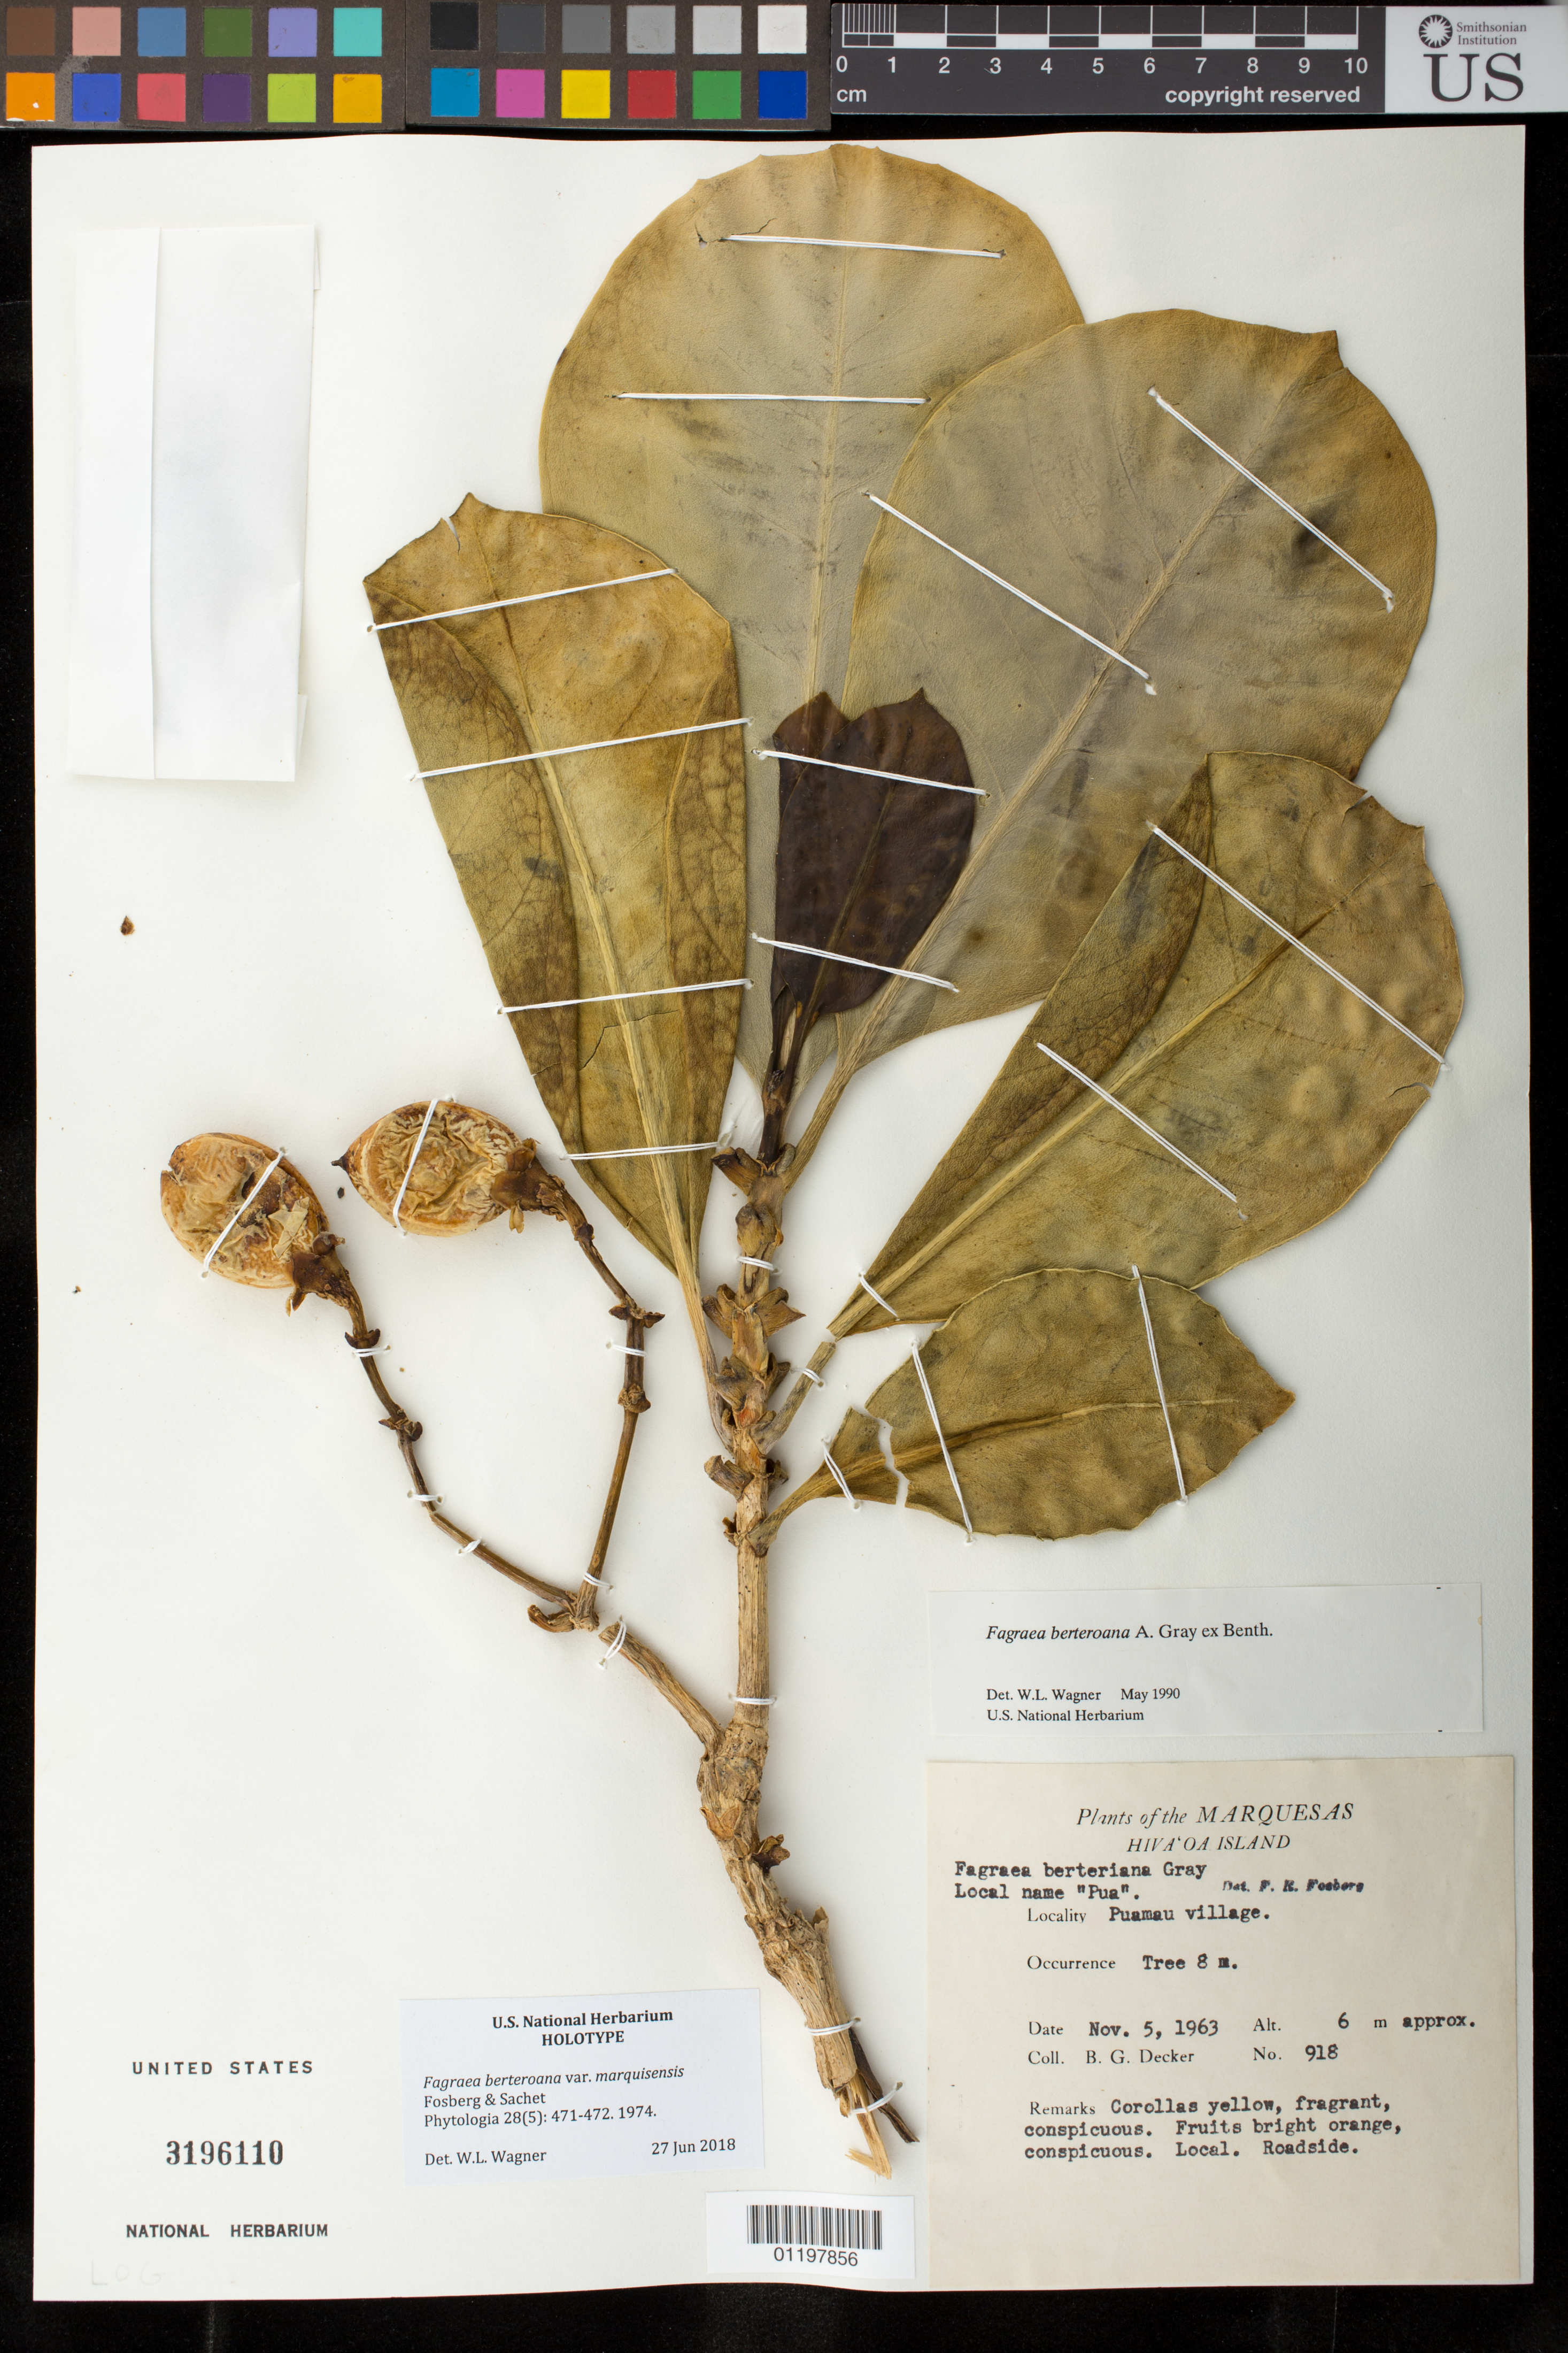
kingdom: Plantae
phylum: Tracheophyta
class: Magnoliopsida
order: Gentianales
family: Gentianaceae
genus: Fagraea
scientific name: Fagraea berteroana var. marquisensis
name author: Fosberg & Sachet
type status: Holotype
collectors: B. G. Decker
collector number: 918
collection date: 1963-11-05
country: French Polynesia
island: Hiva Oa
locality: Marquesas, Hiva'oa Island, Puamau village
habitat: Roadside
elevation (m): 6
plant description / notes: Presumably the holotype of Fagraea berteroana var. marquisensis Fosberg & Sachet; protologue cites US specimen as "type" but this specimen not annotated as type (or with that taxon name) by either author.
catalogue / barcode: US 3196110